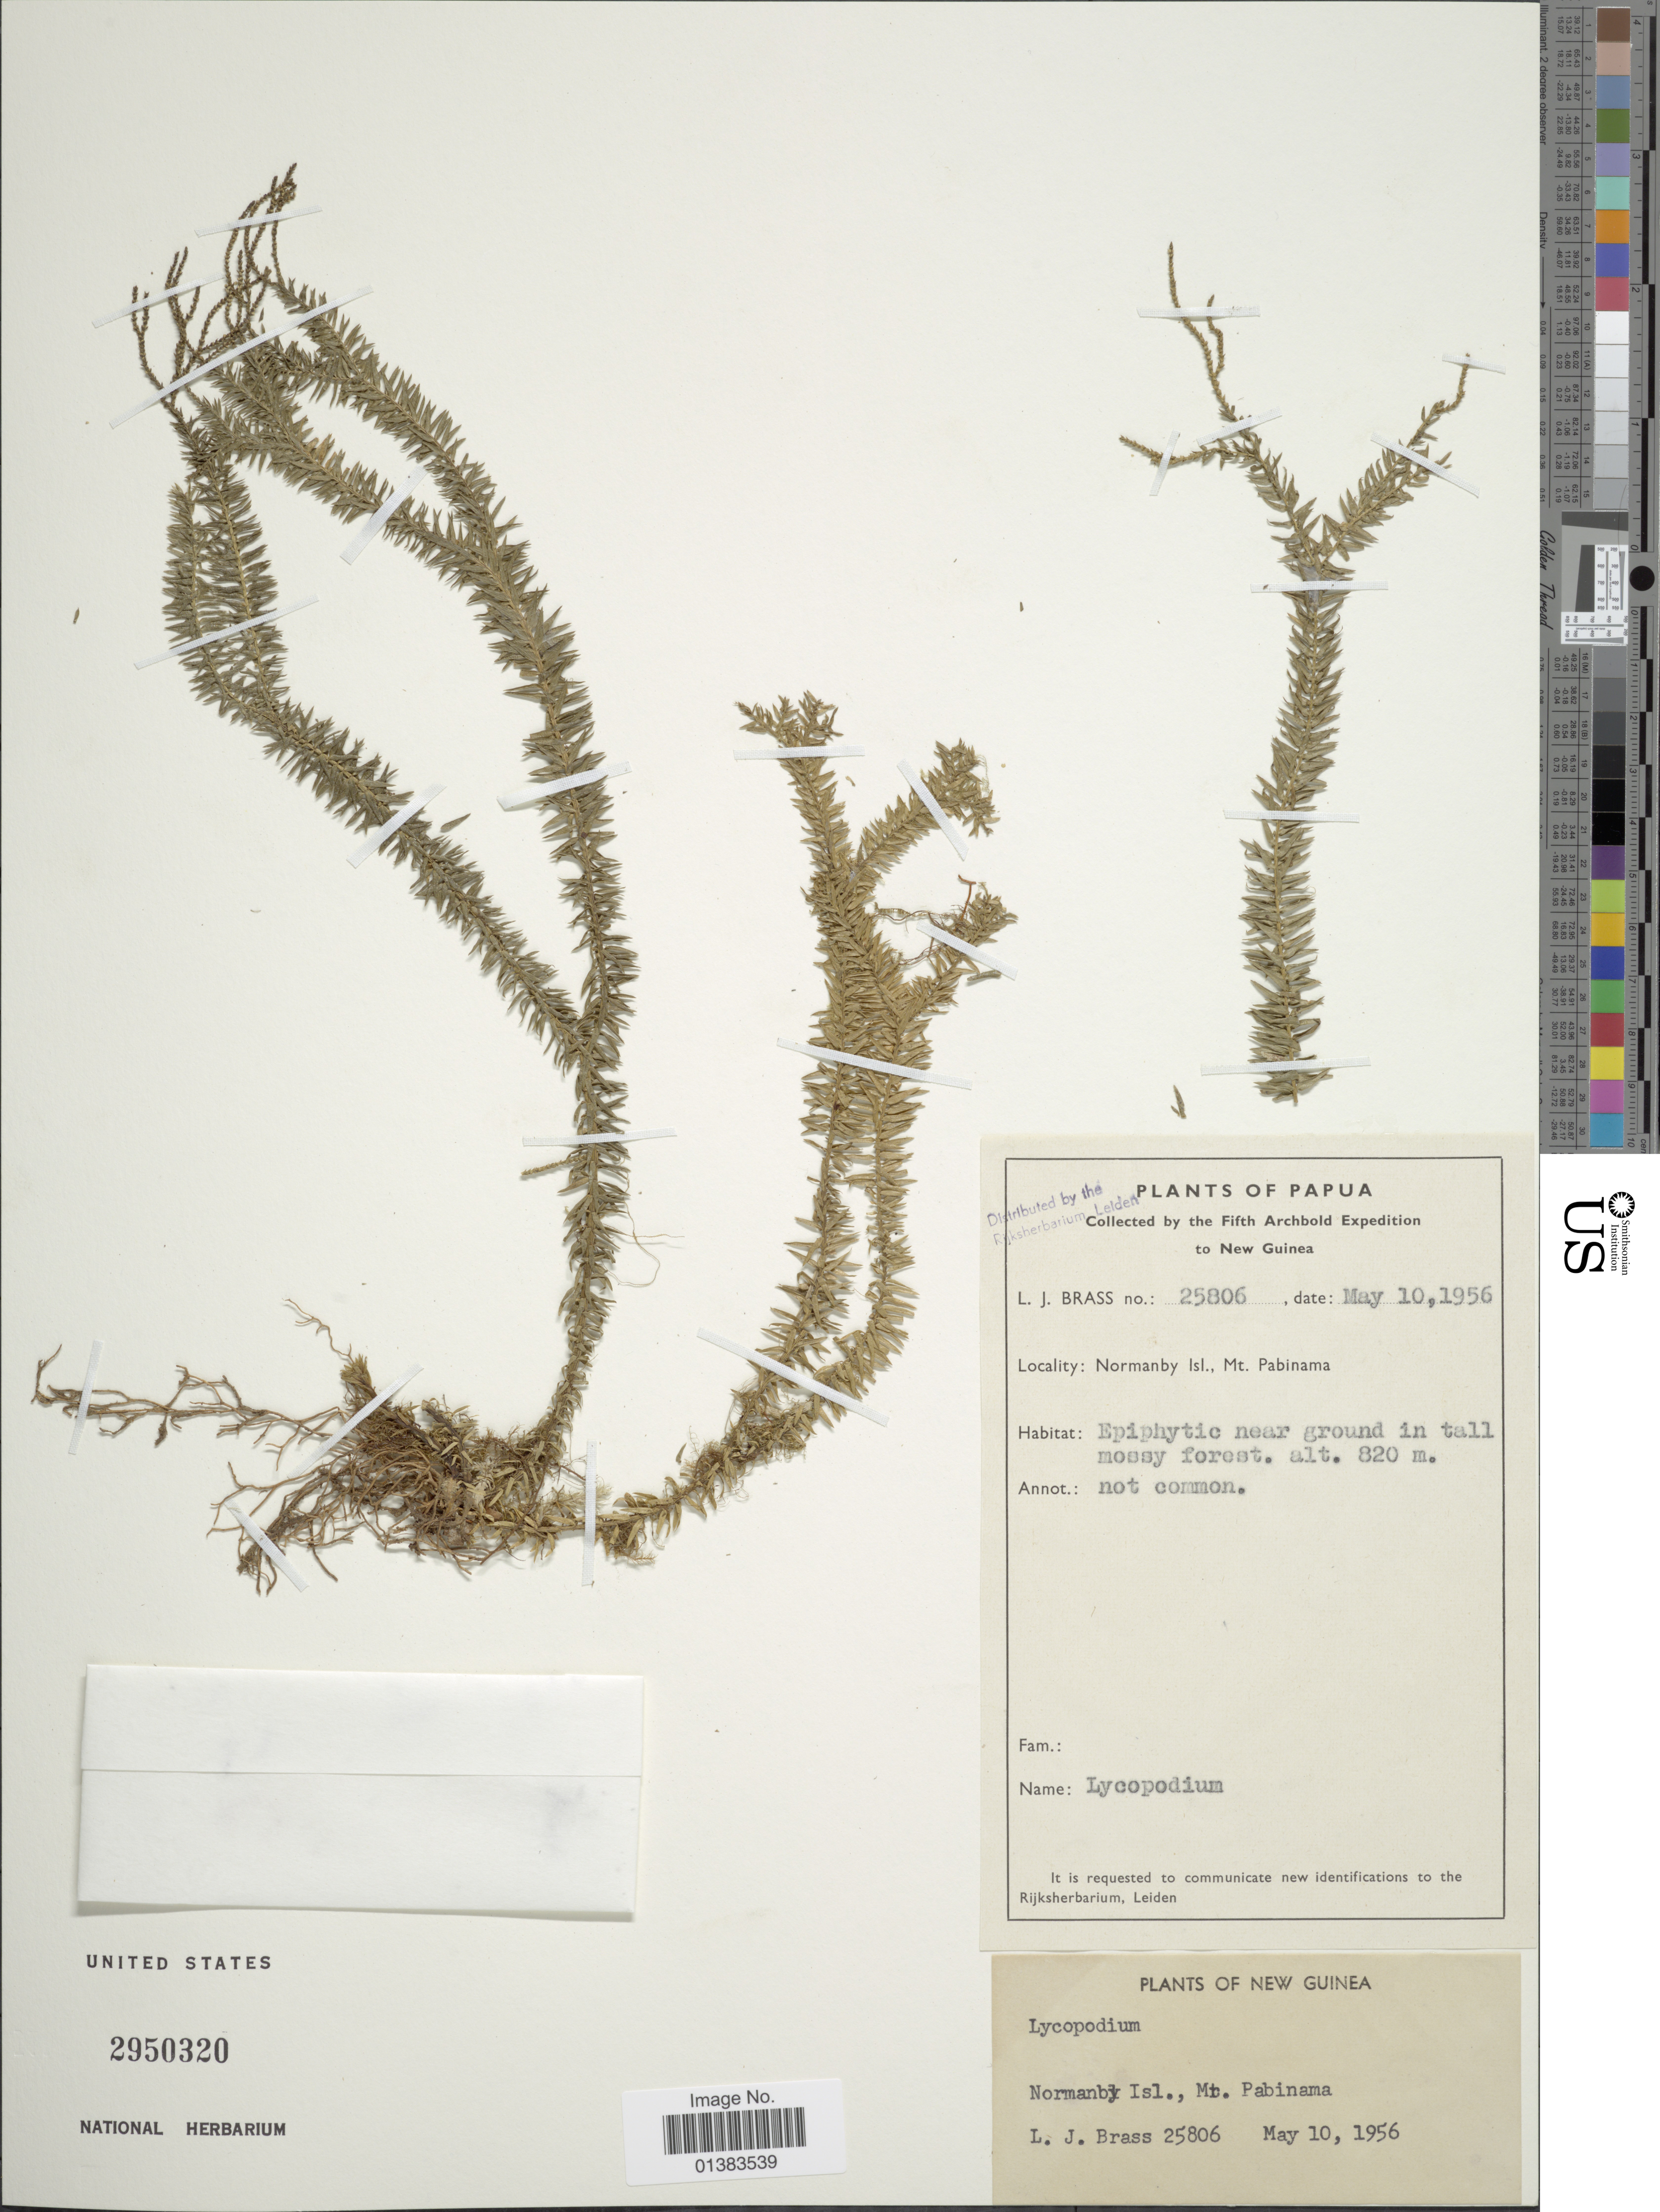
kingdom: Plantae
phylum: Tracheophyta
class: Lycopodiopsida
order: Lycopodiales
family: Lycopodiaceae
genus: Phlegmariurus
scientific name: Phlegmariurus ledermannii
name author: (Herter) A. R. Field & Bostock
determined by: Field, A. R.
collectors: L. J. Brass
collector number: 25806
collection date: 1956-05-10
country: Papua New Guinea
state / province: Milne Bay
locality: Normanby Isl., Mt. Pabinama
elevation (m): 820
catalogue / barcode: US 2950320